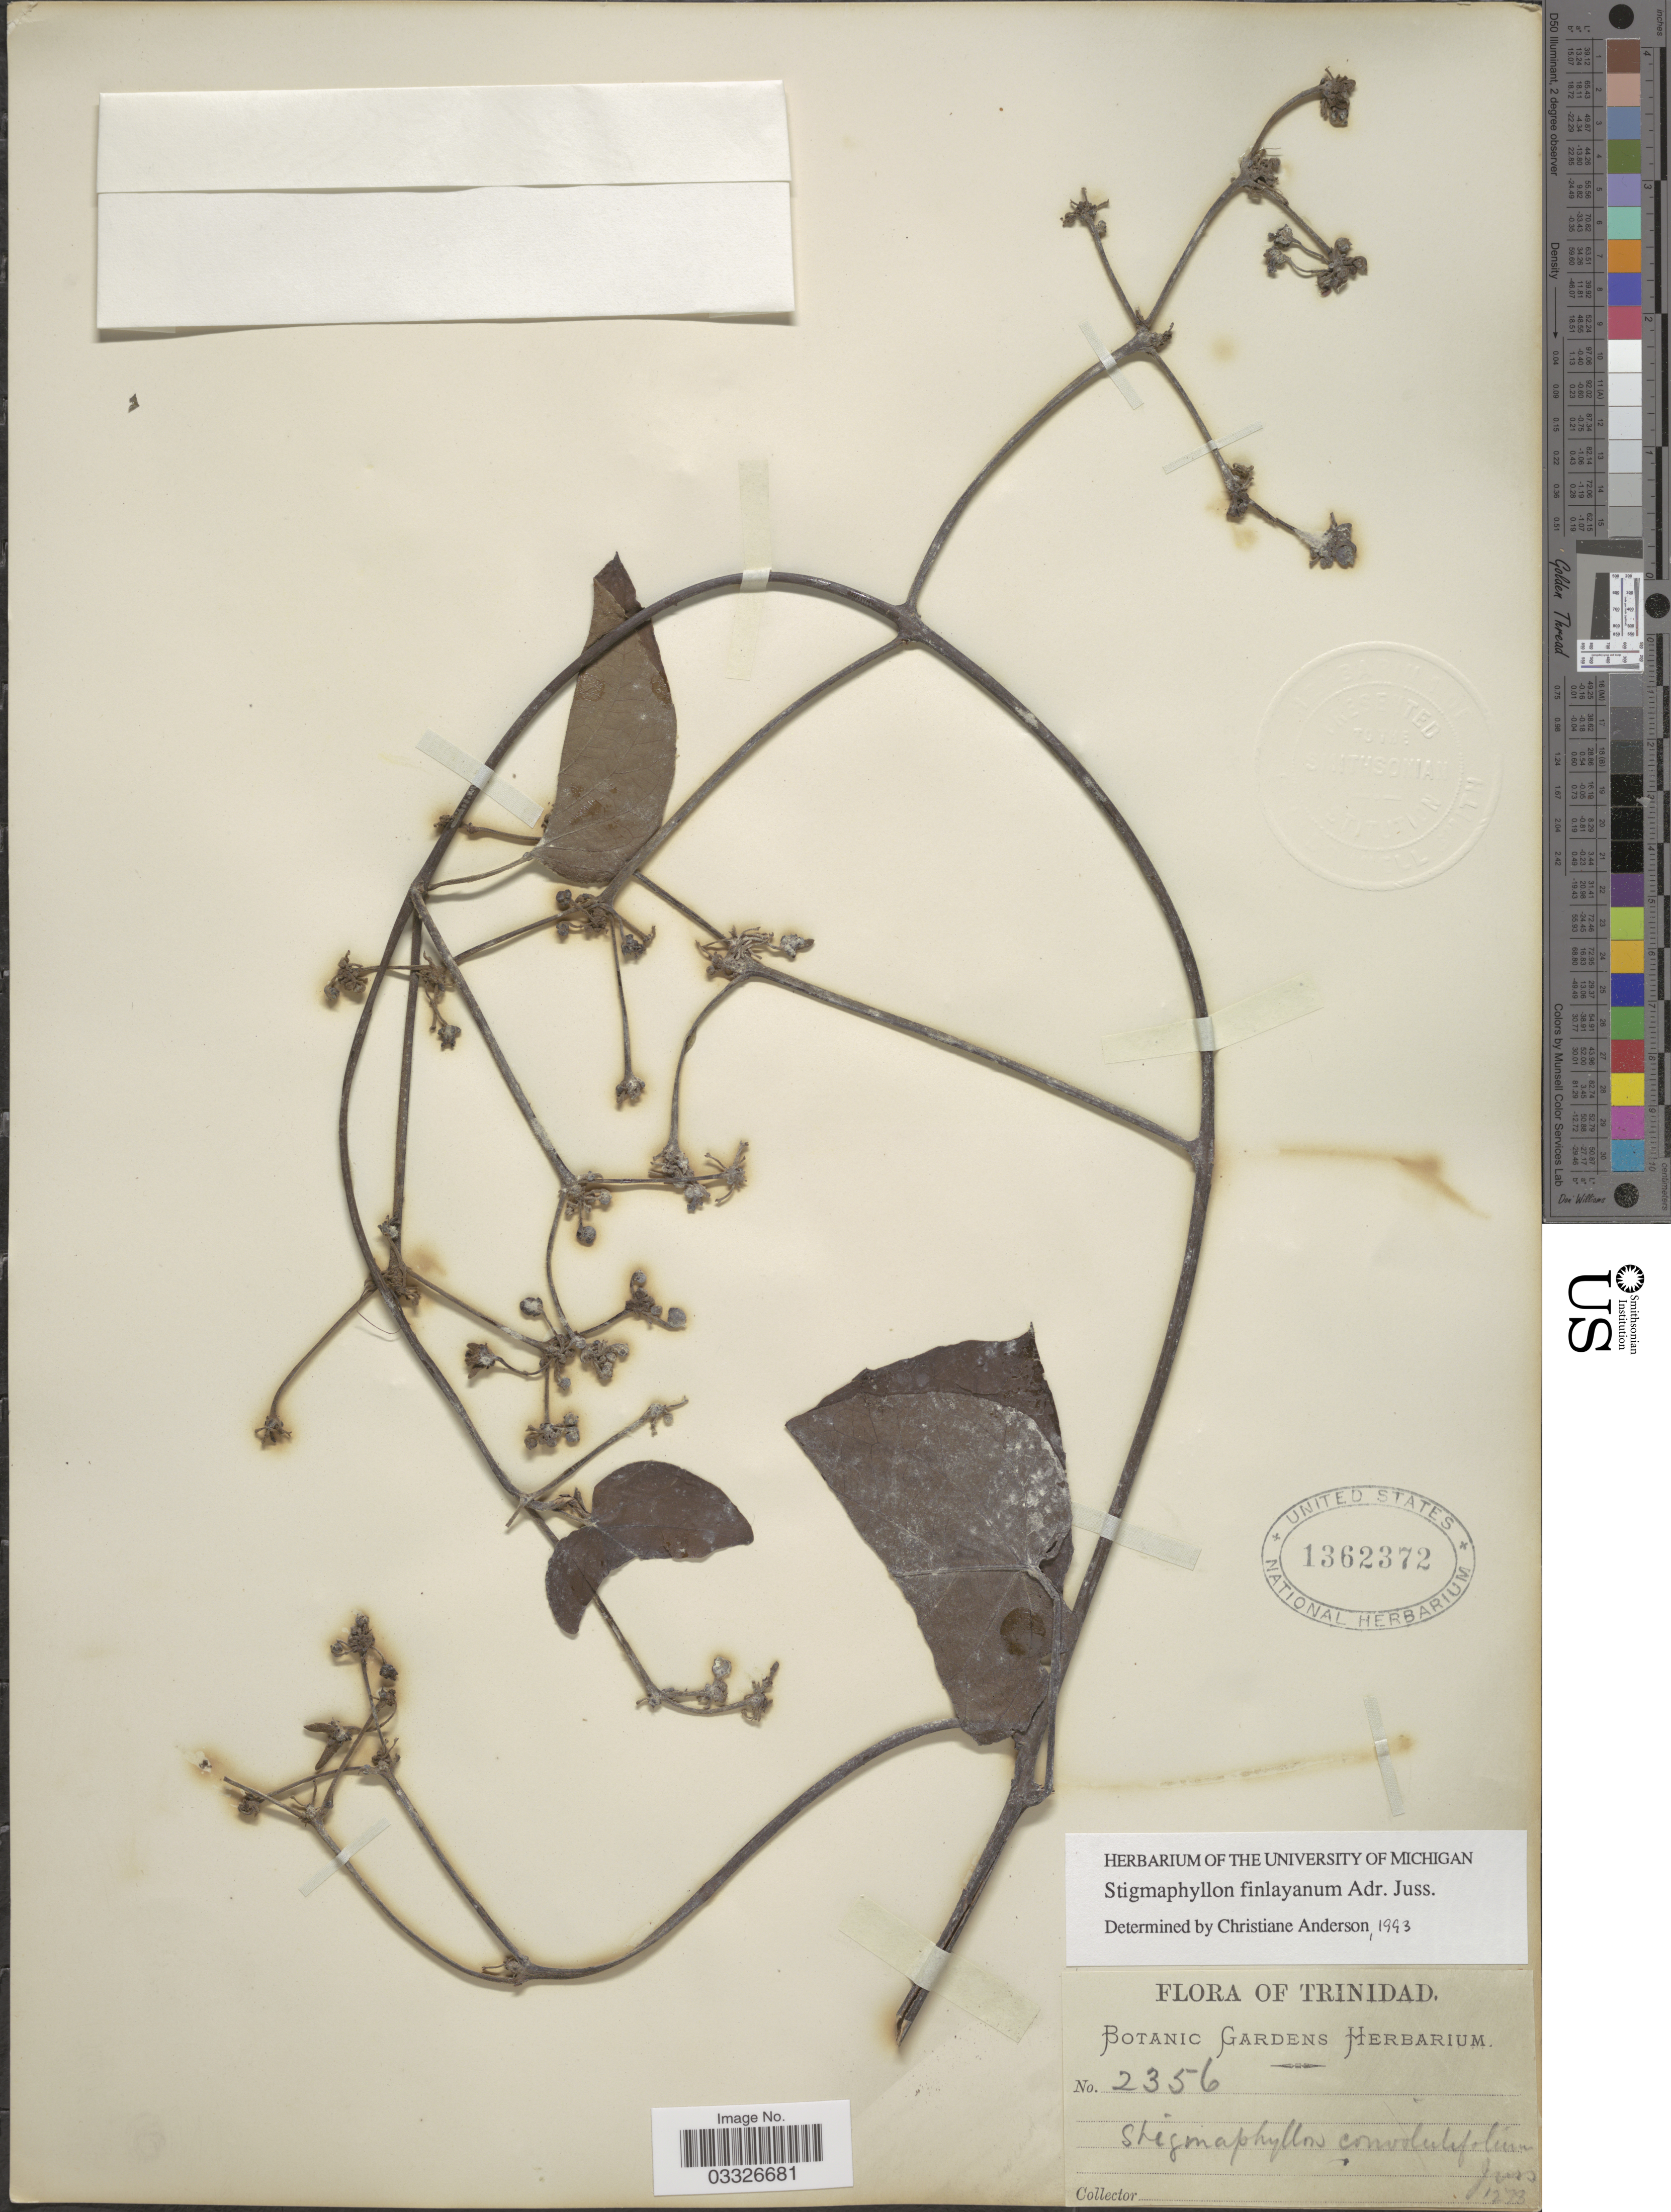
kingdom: Plantae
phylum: Tracheophyta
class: Magnoliopsida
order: Malpighiales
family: Malpighiaceae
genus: Stigmaphyllon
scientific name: Stigmaphyllon finlayanum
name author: A. Juss.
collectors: ex herb. Botanic Gardens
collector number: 2356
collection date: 1978-06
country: Trinidad and Tobago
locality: Trinidad.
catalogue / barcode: US 1362372